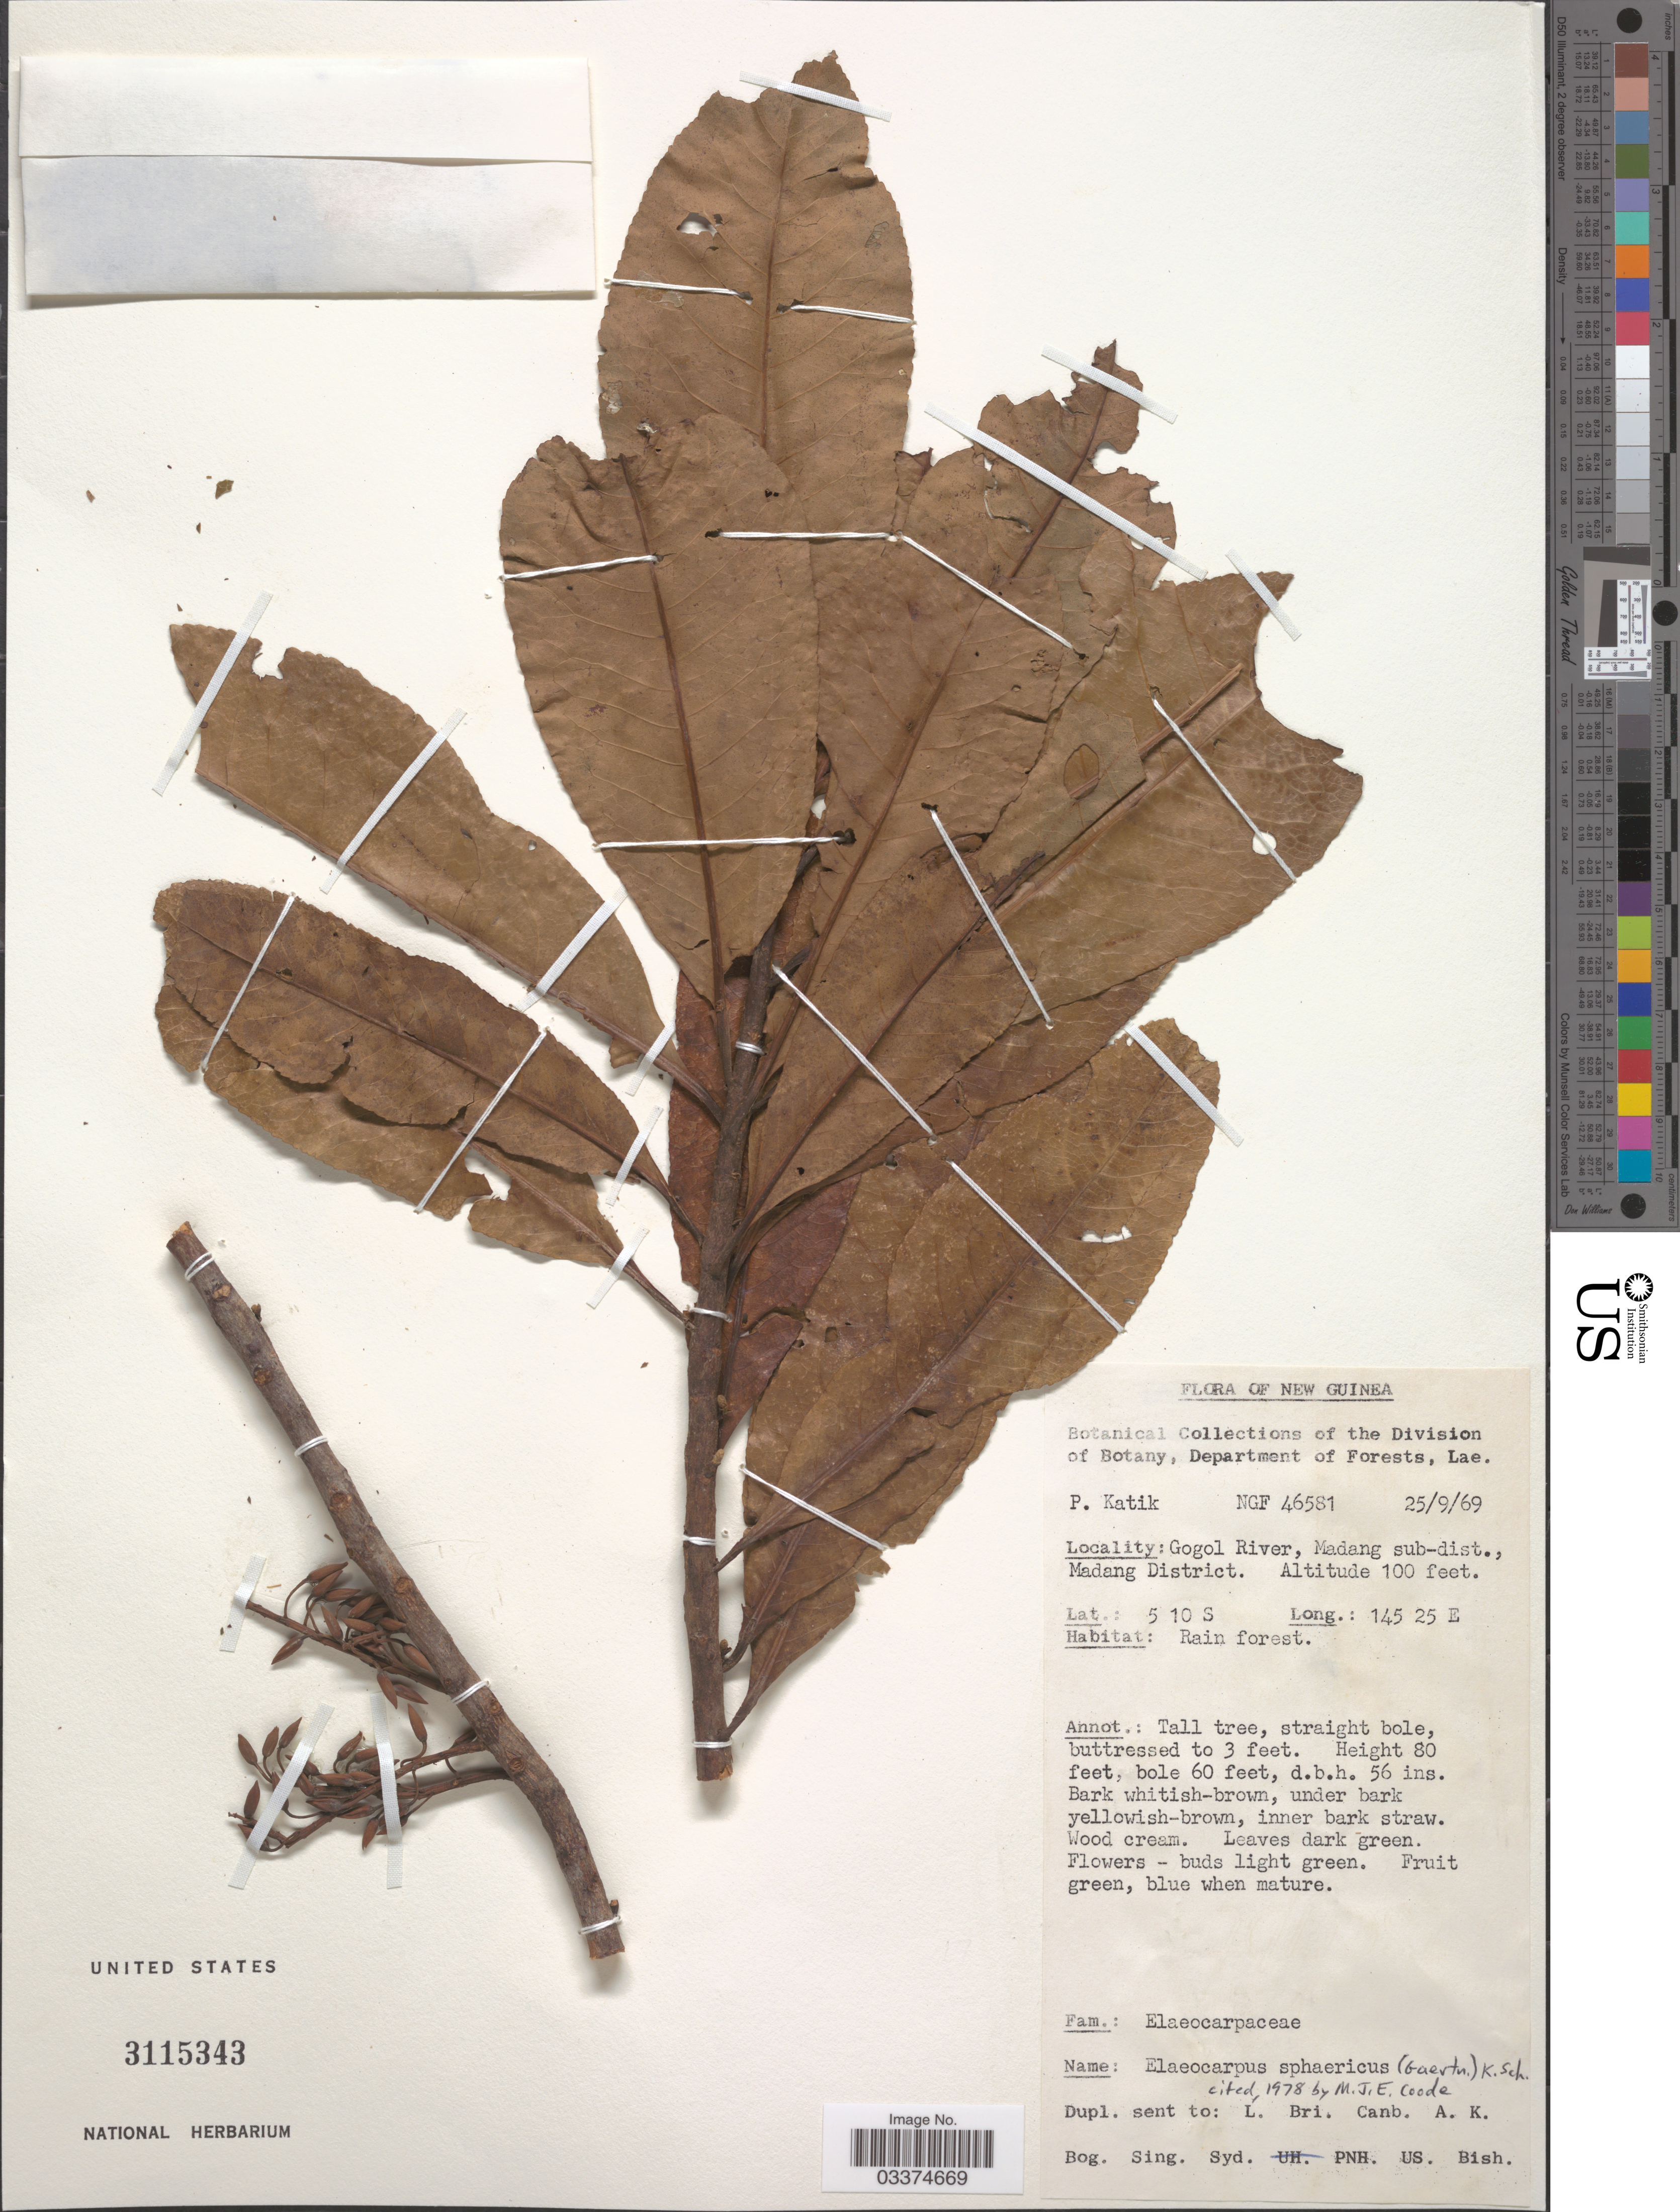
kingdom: Plantae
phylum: Tracheophyta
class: Magnoliopsida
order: Oxalidales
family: Elaeocarpaceae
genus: Elaeocarpus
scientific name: Elaeocarpus angustifolius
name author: Blume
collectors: P. Katik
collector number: NGF46581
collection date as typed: Transcribed d/m/y: 25/9/69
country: Papua New Guinea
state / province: Madang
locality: Gogol River, Madang sub-dist., Madang District.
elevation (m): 30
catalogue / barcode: US 3115343